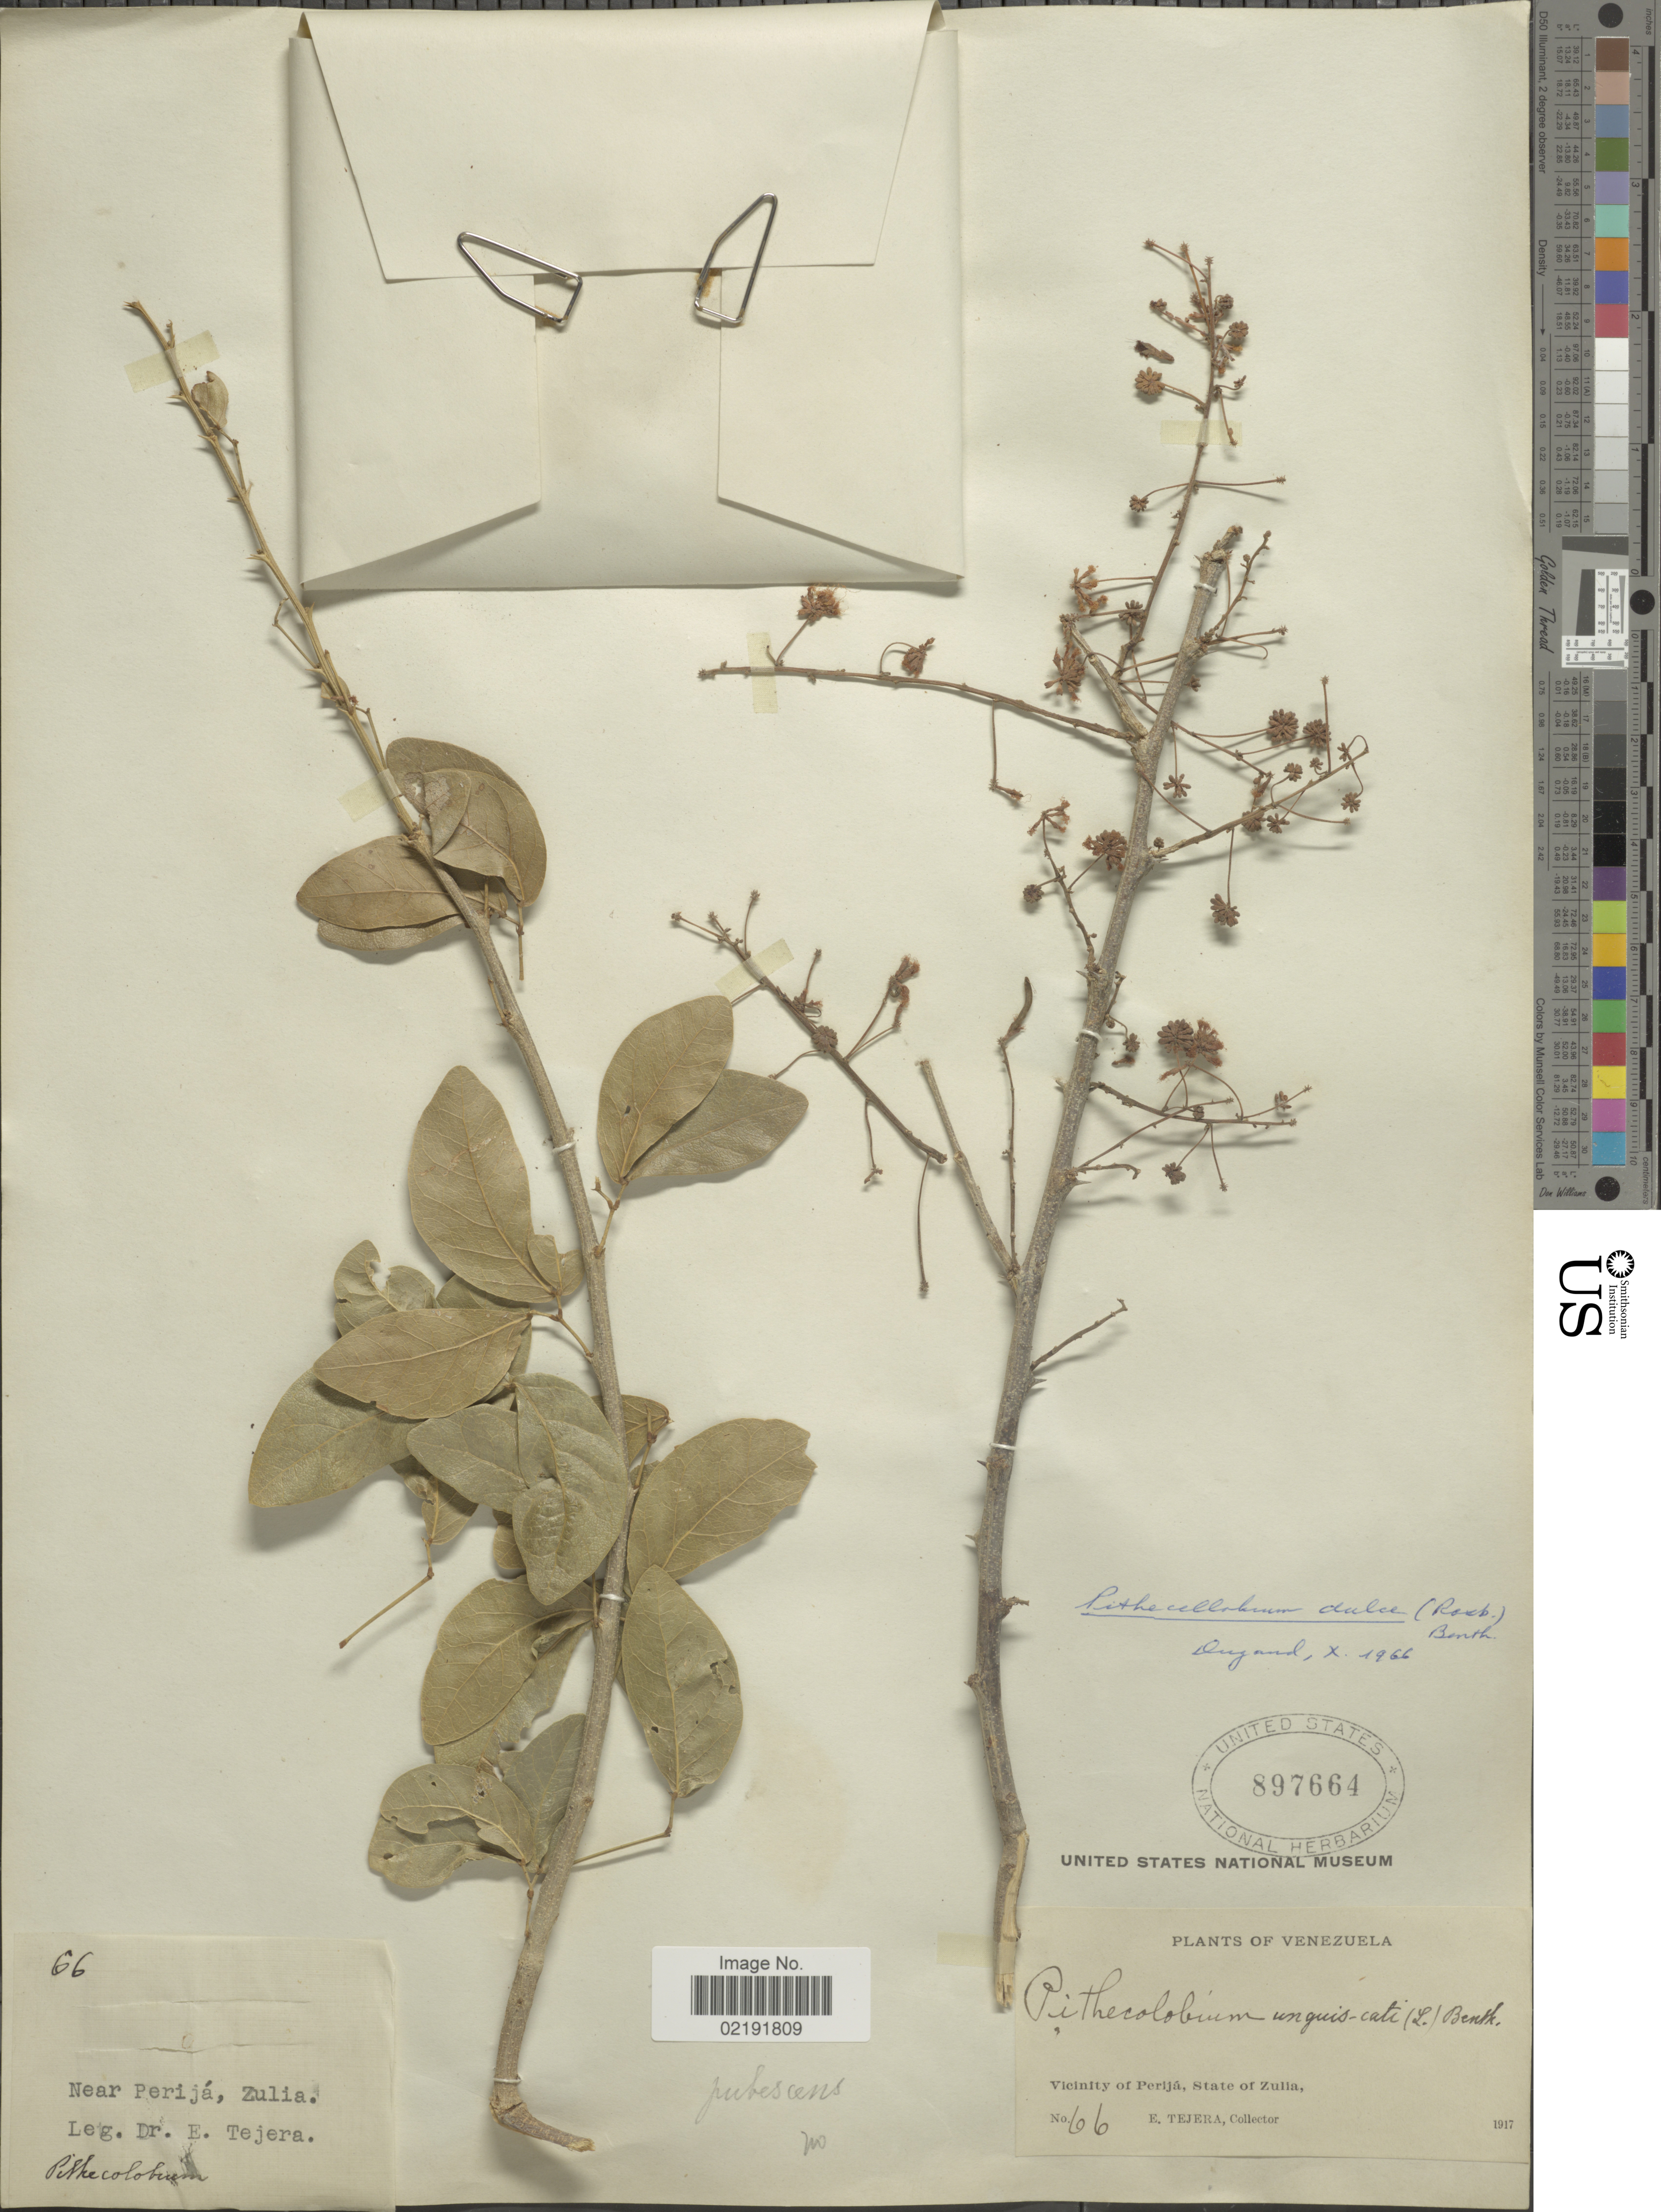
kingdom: Plantae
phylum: Tracheophyta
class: Magnoliopsida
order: Fabales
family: Fabaceae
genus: Pithecellobium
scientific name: Pithecellobium dulce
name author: (Roxb.) Benth.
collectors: E. Tejera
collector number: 66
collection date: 1917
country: Venezuela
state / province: Zulia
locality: Vicinity of Perijá, State of Zulia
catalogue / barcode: US 897664